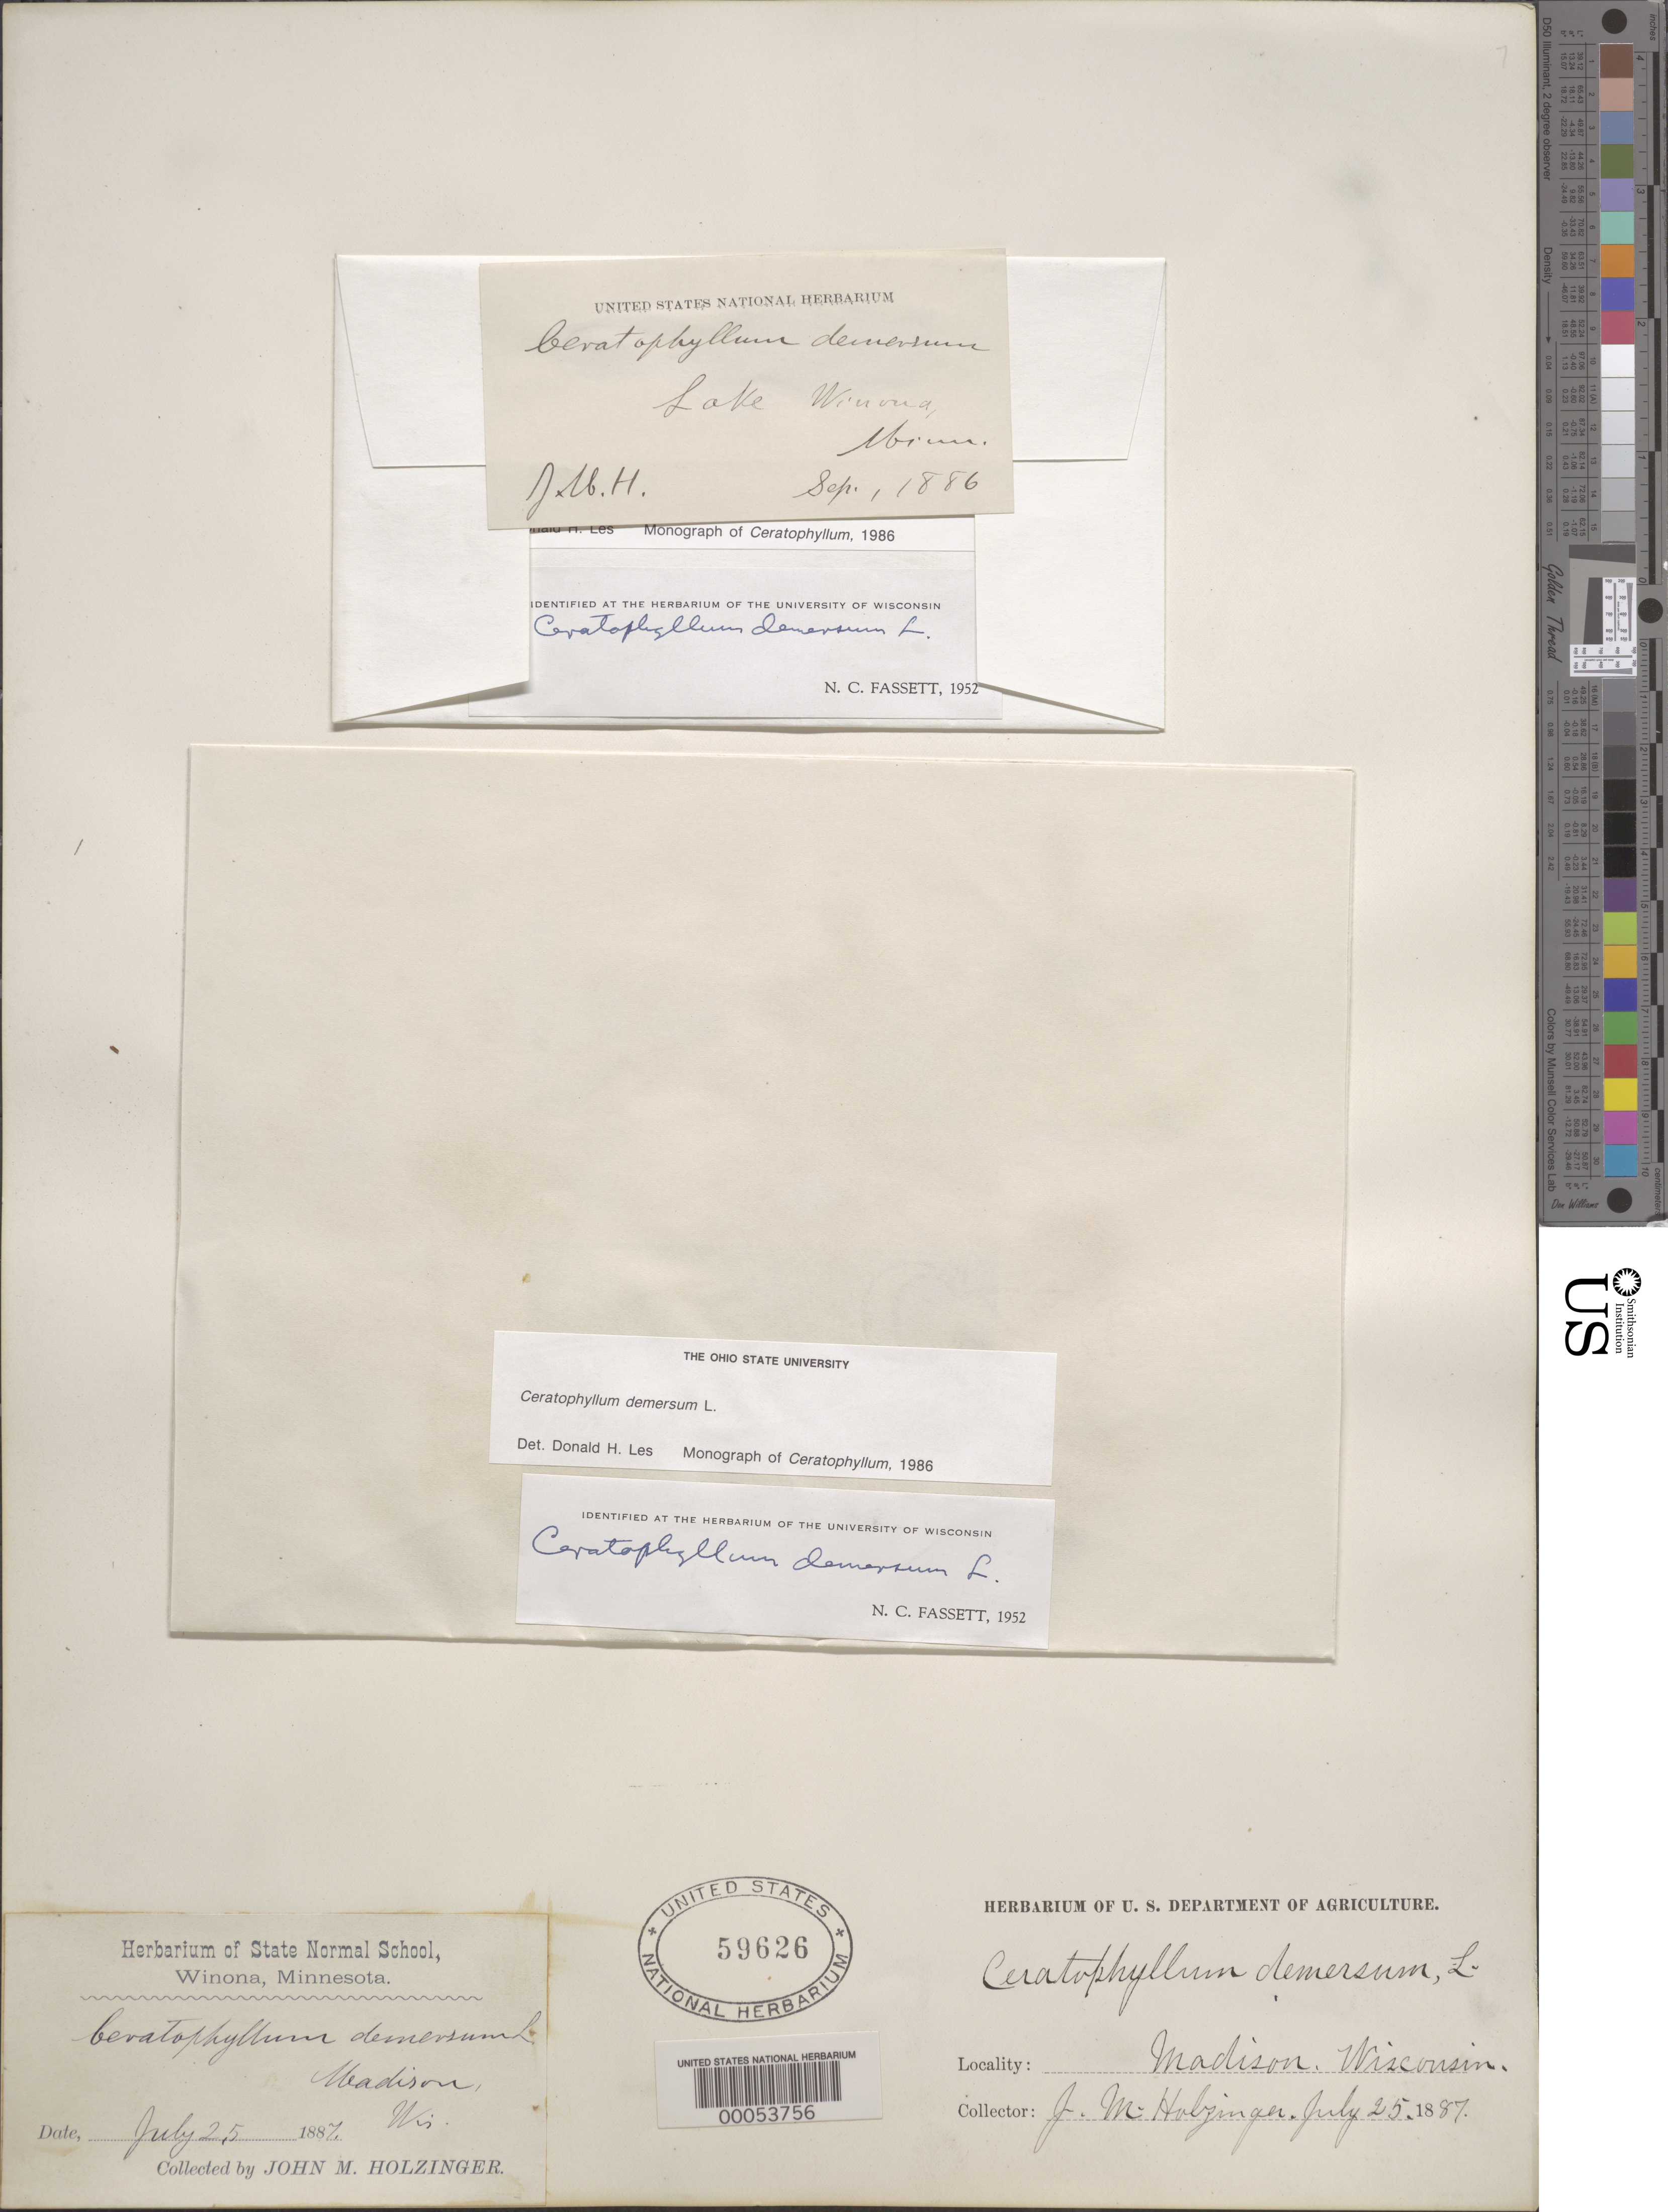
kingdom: Plantae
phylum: Tracheophyta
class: Magnoliopsida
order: Ceratophyllales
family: Ceratophyllaceae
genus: Ceratophyllum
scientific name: Ceratophyllum demersum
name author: L.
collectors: J. Halzinger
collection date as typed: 25 Jul 1887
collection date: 1887-07-25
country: United States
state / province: Wisconsin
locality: Madison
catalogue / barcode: US 59626